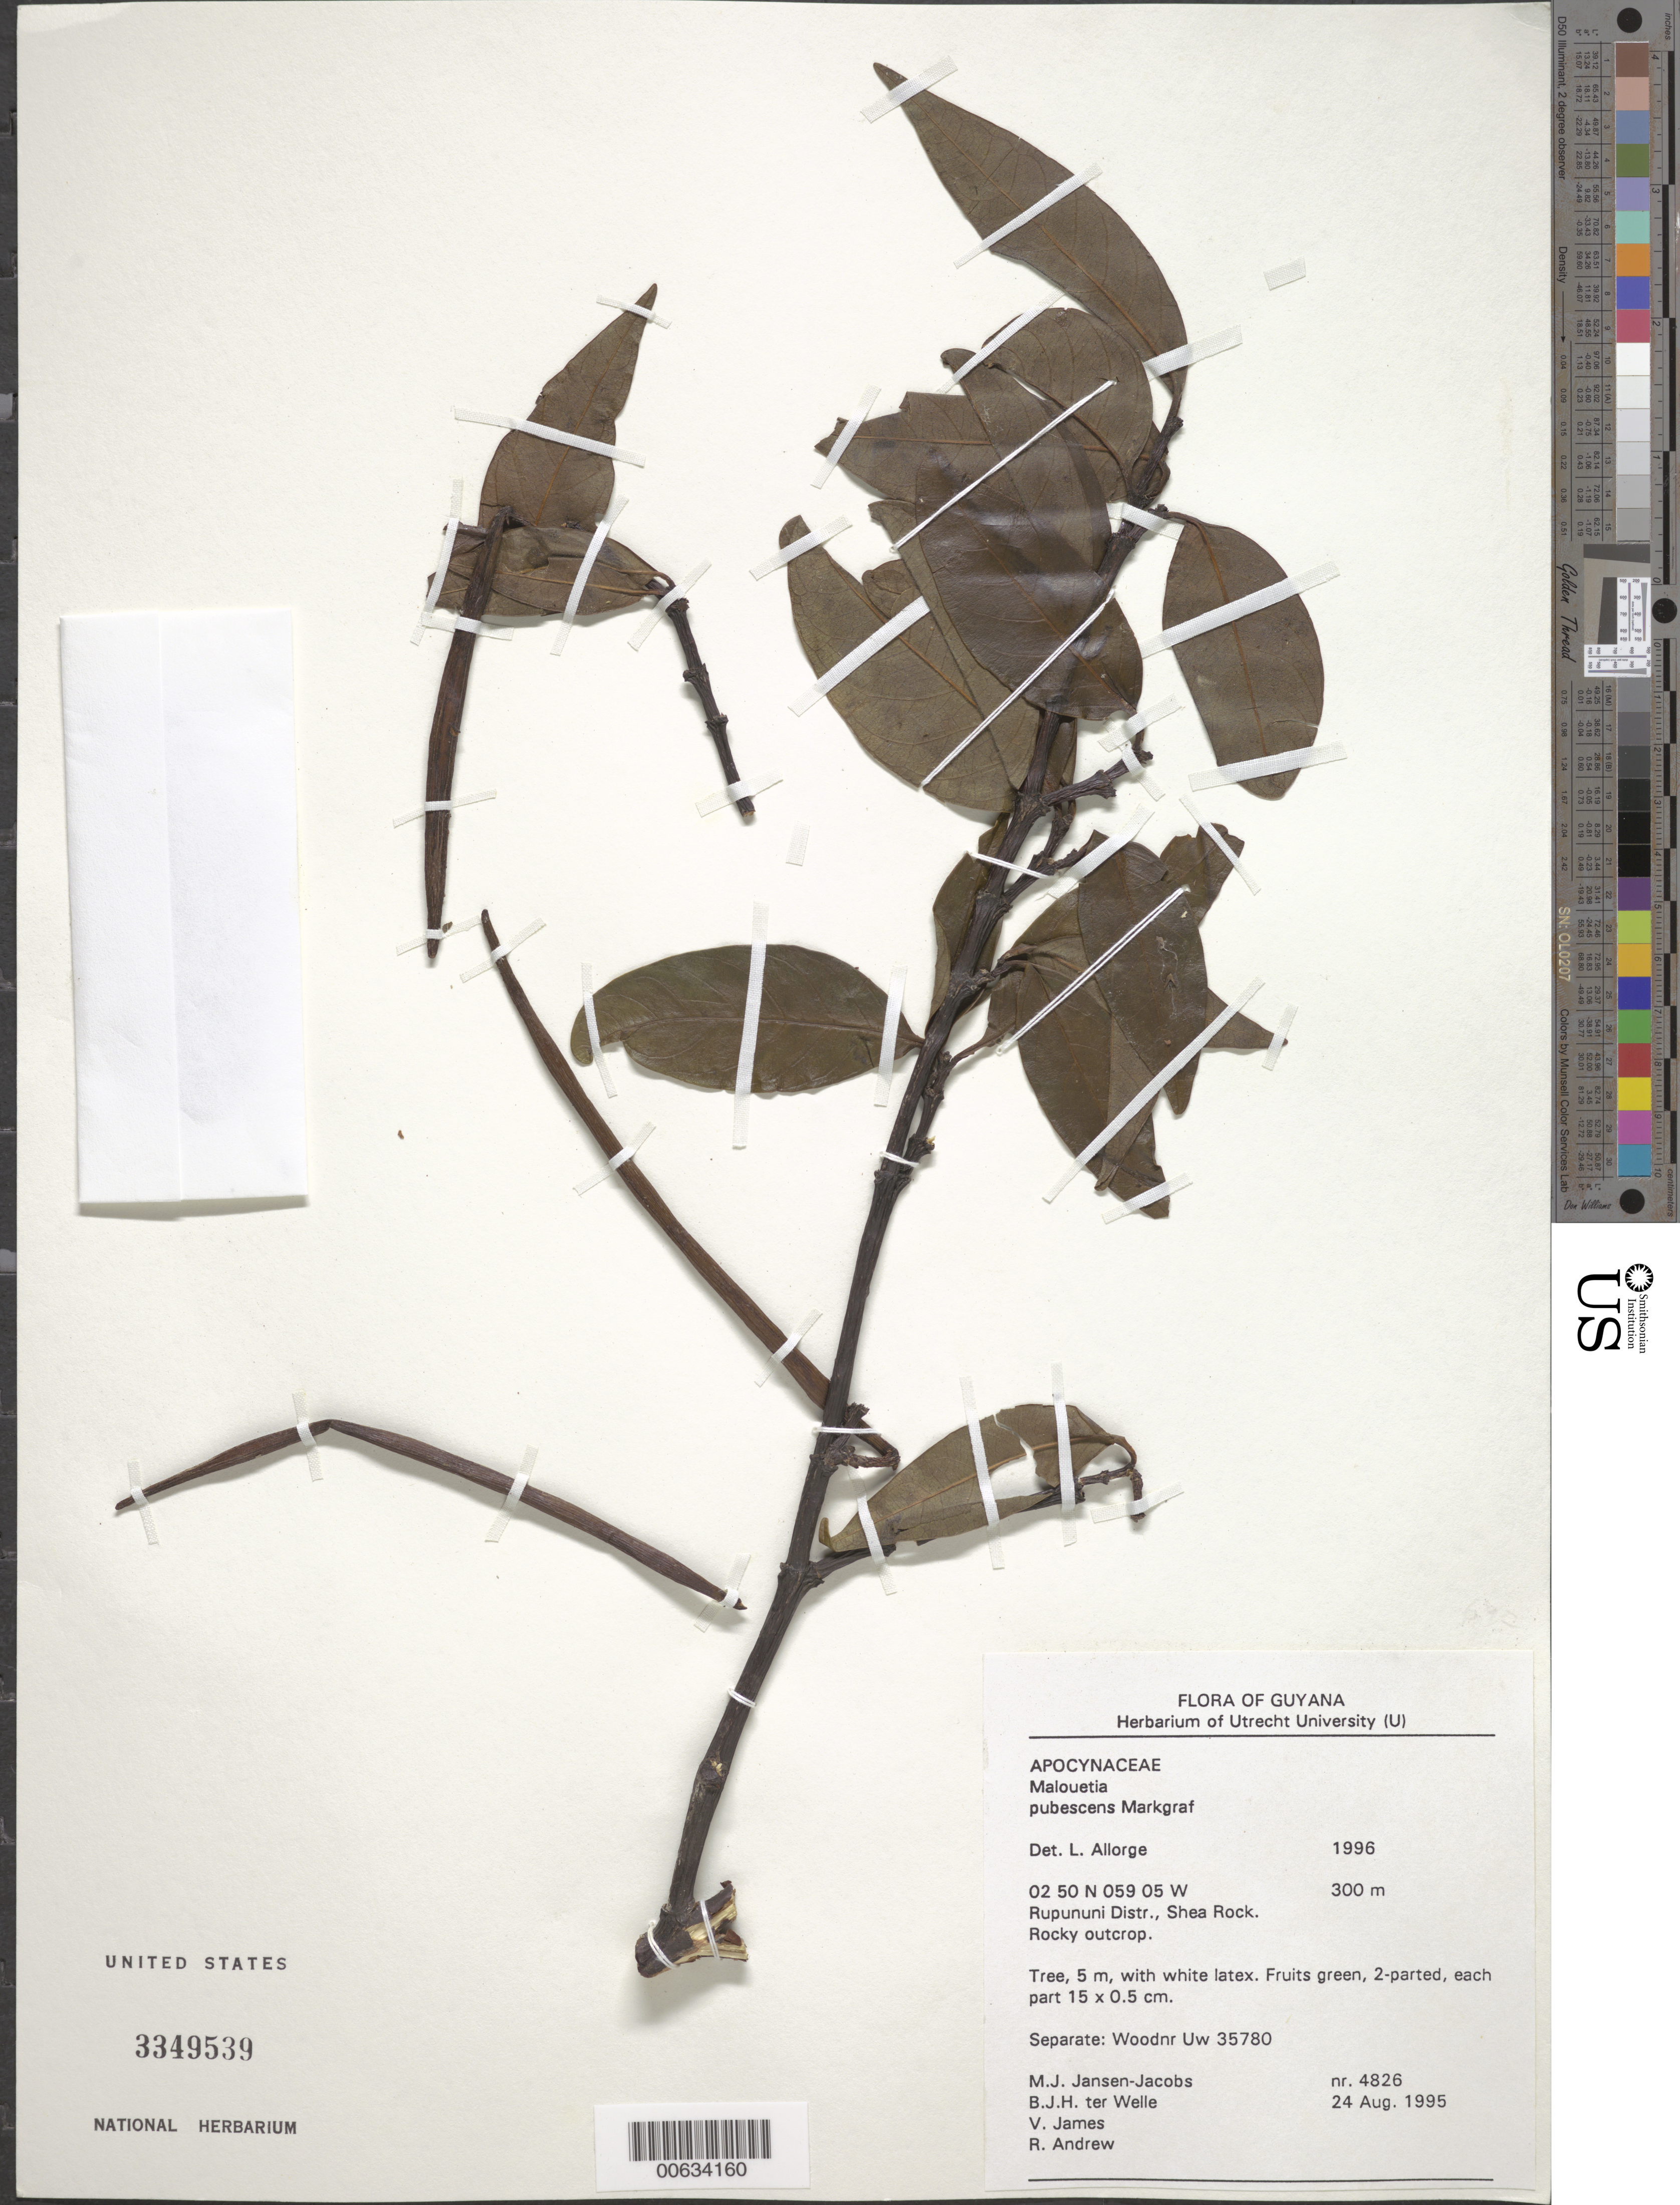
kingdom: Plantae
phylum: Tracheophyta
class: Magnoliopsida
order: Gentianales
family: Apocynaceae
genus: Malouetia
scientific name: Malouetia pubescens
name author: Markgr.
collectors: M. J. Jansen-Jacobs, B. Welle, V. James & R. Andrew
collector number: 4826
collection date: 1995-08-24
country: Guyana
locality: Rupununi Distr., Shea Rock.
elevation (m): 300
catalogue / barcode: US 3349539